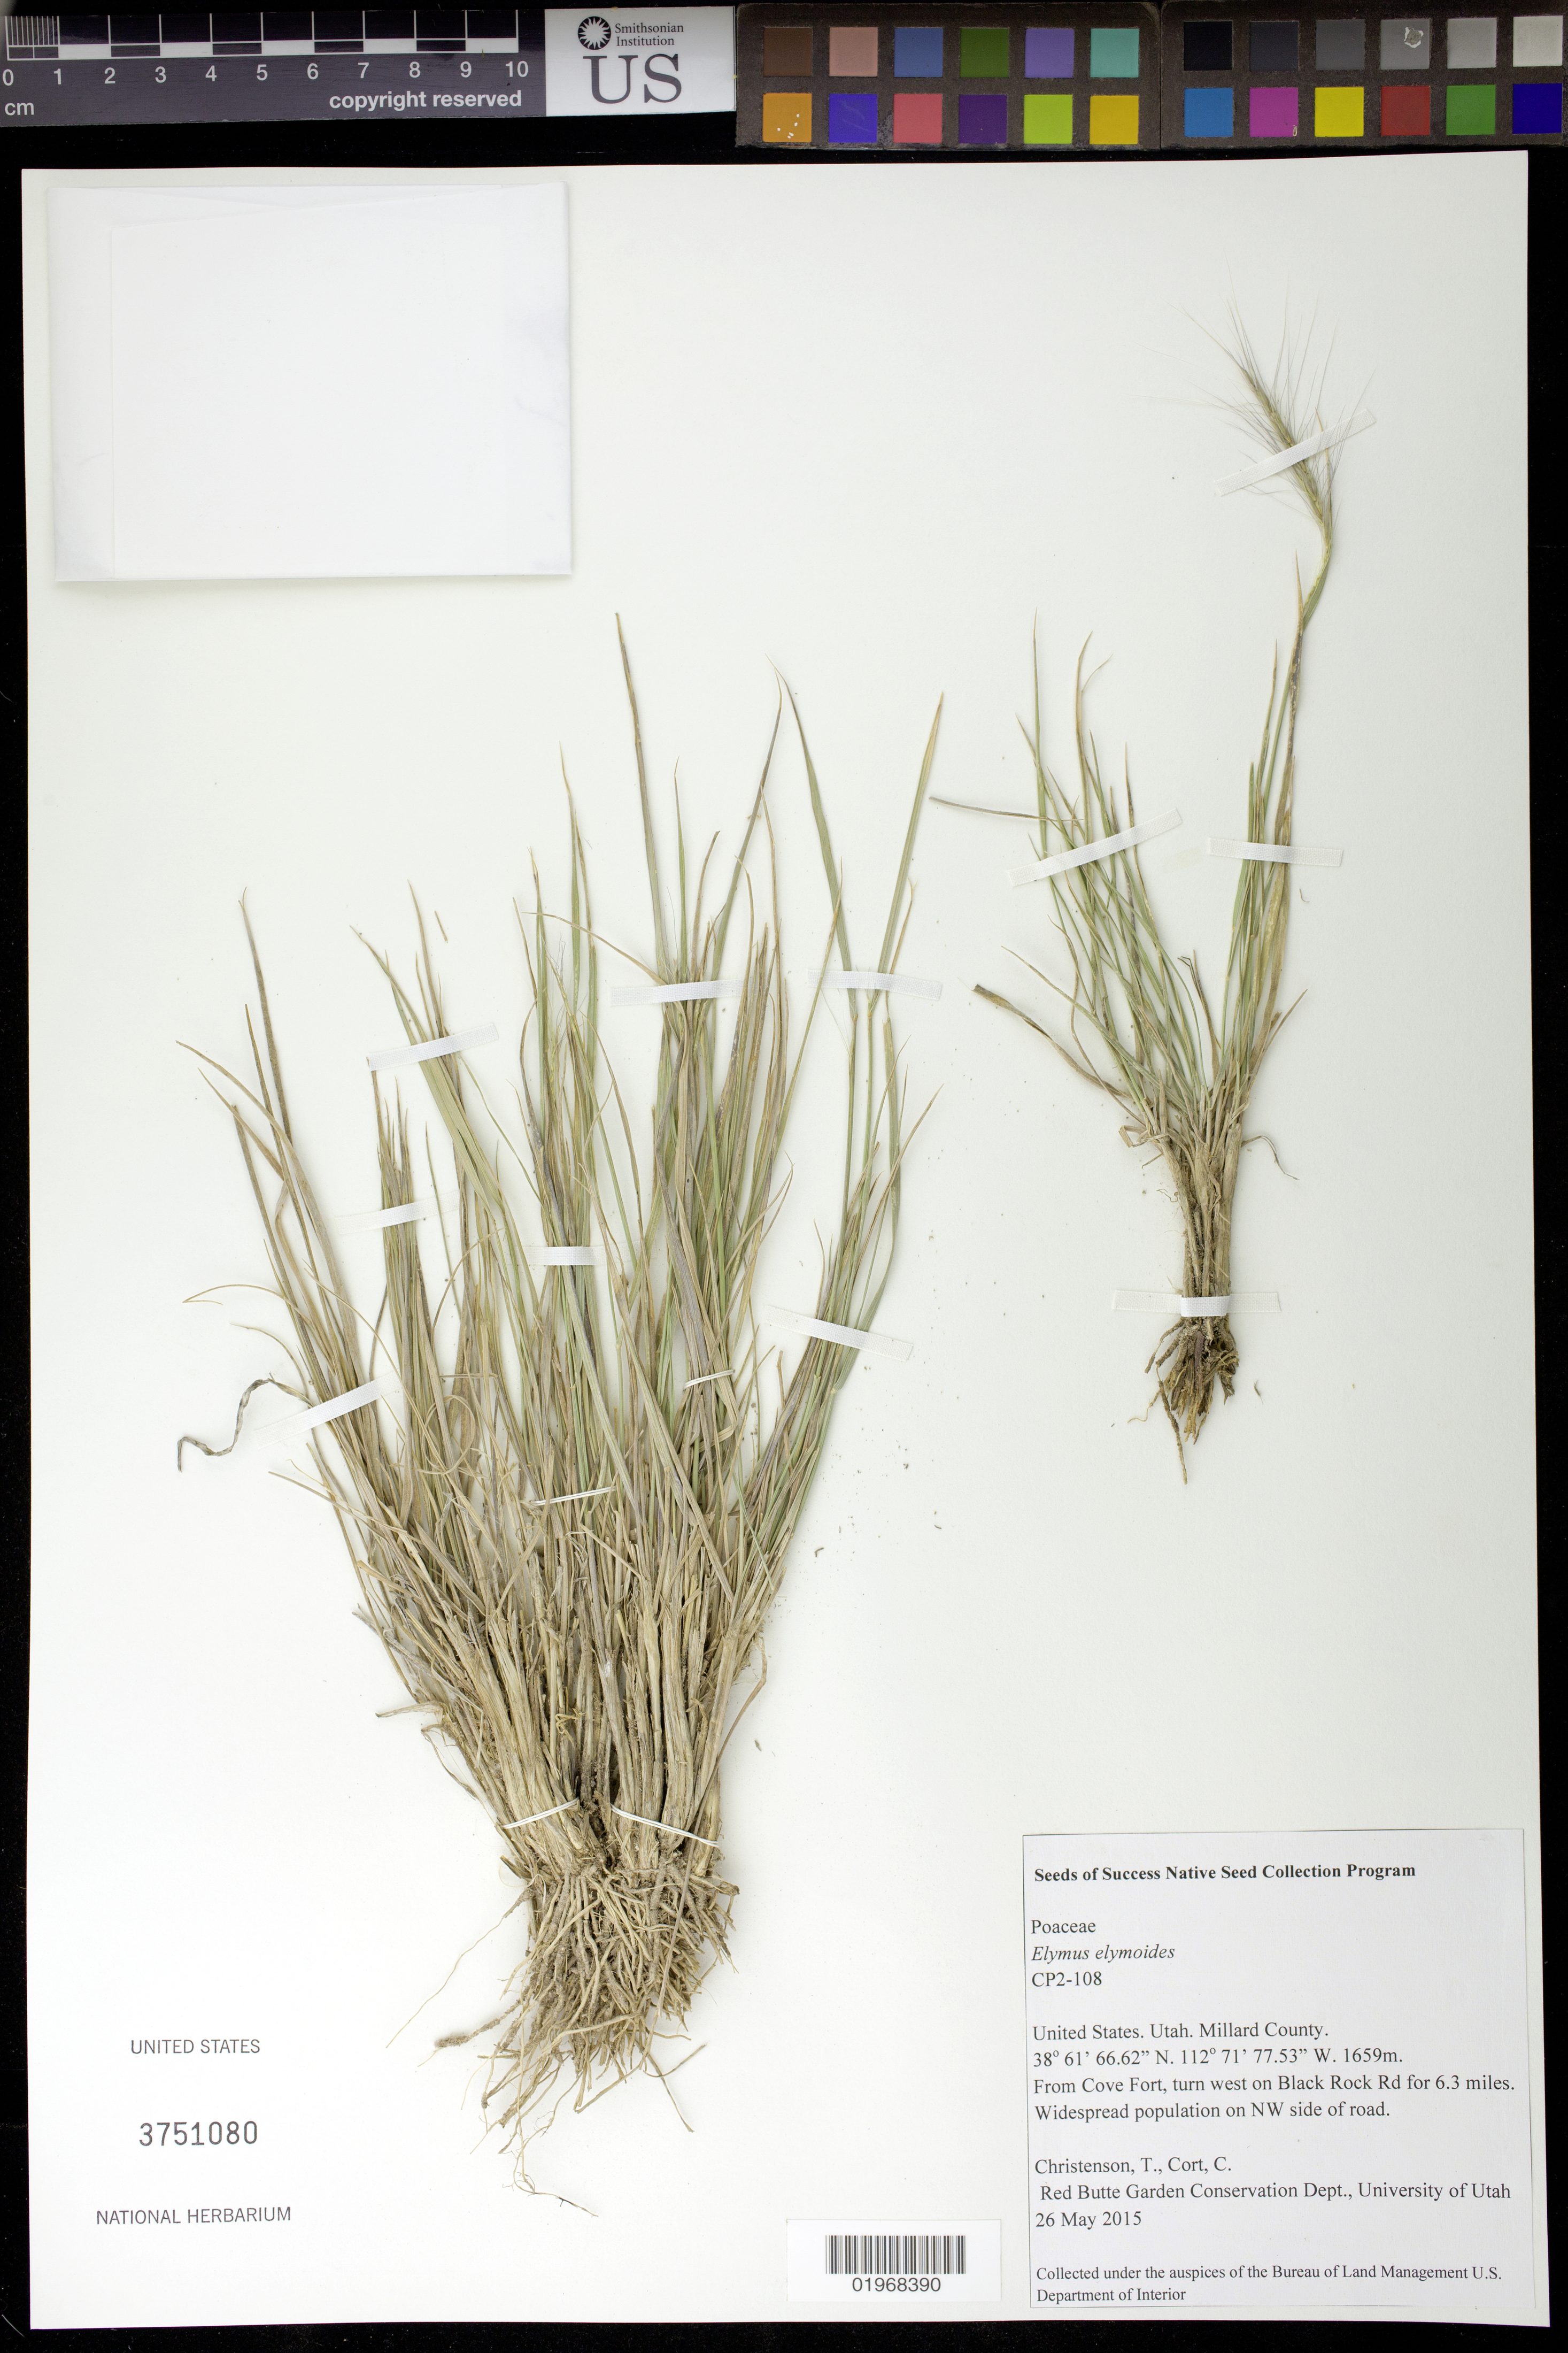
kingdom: Plantae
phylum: Tracheophyta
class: Liliopsida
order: Poales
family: Poaceae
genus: Elymus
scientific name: Elymus elymoides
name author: (Raf.) Swezey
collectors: T. Christenson, C. Cort & A. Uslaner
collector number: CP2-108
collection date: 2015-05-26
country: United States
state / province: Utah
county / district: Millard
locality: NW side of Black Rock Rd , 6.3 mi. from Cove Fort.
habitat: sagebrush basin and slope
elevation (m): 506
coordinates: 38 61 66.62 N, 112 71 77.53 W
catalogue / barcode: US 3751080